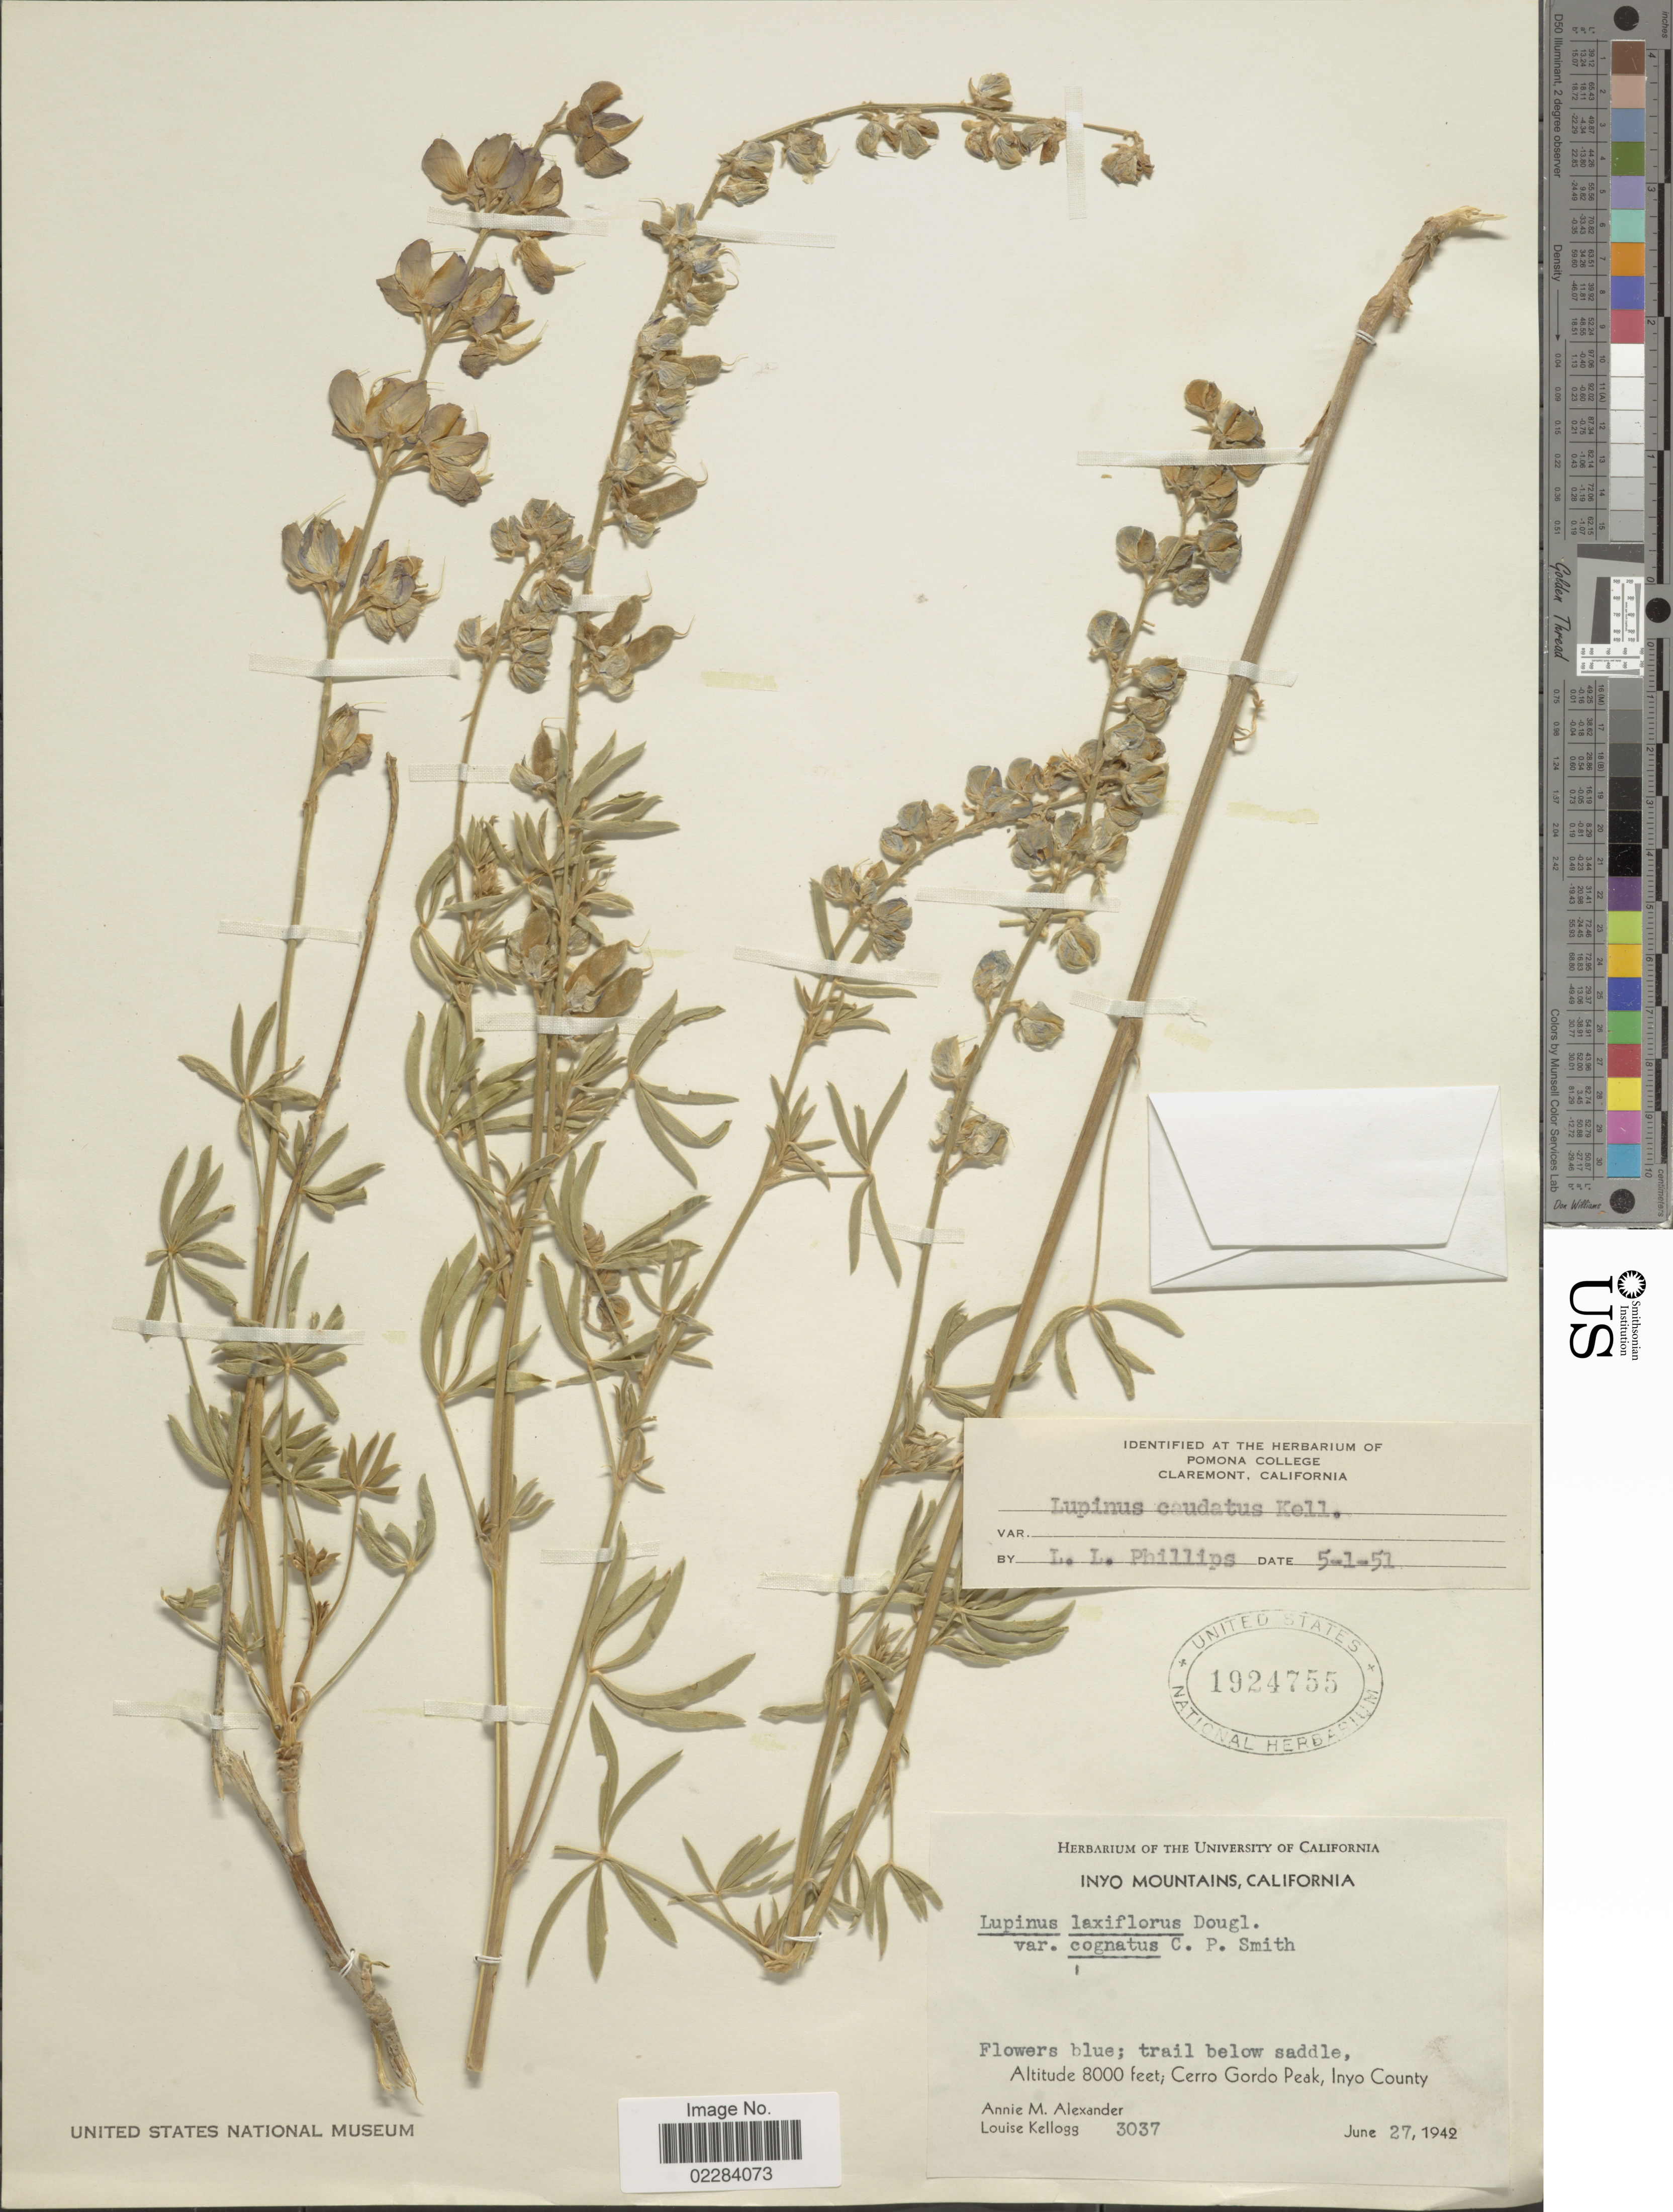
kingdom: Plantae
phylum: Tracheophyta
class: Magnoliopsida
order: Fabales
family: Fabaceae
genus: Lupinus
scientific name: Lupinus argenteus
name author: Pursh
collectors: A. M. Alexander & L. Kellogg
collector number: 3037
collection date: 1942-06-27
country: United States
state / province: California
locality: Inyo Mountains. Cerro Gordeo Peak, Inyo Mountains.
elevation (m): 2438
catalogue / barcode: US 1924755